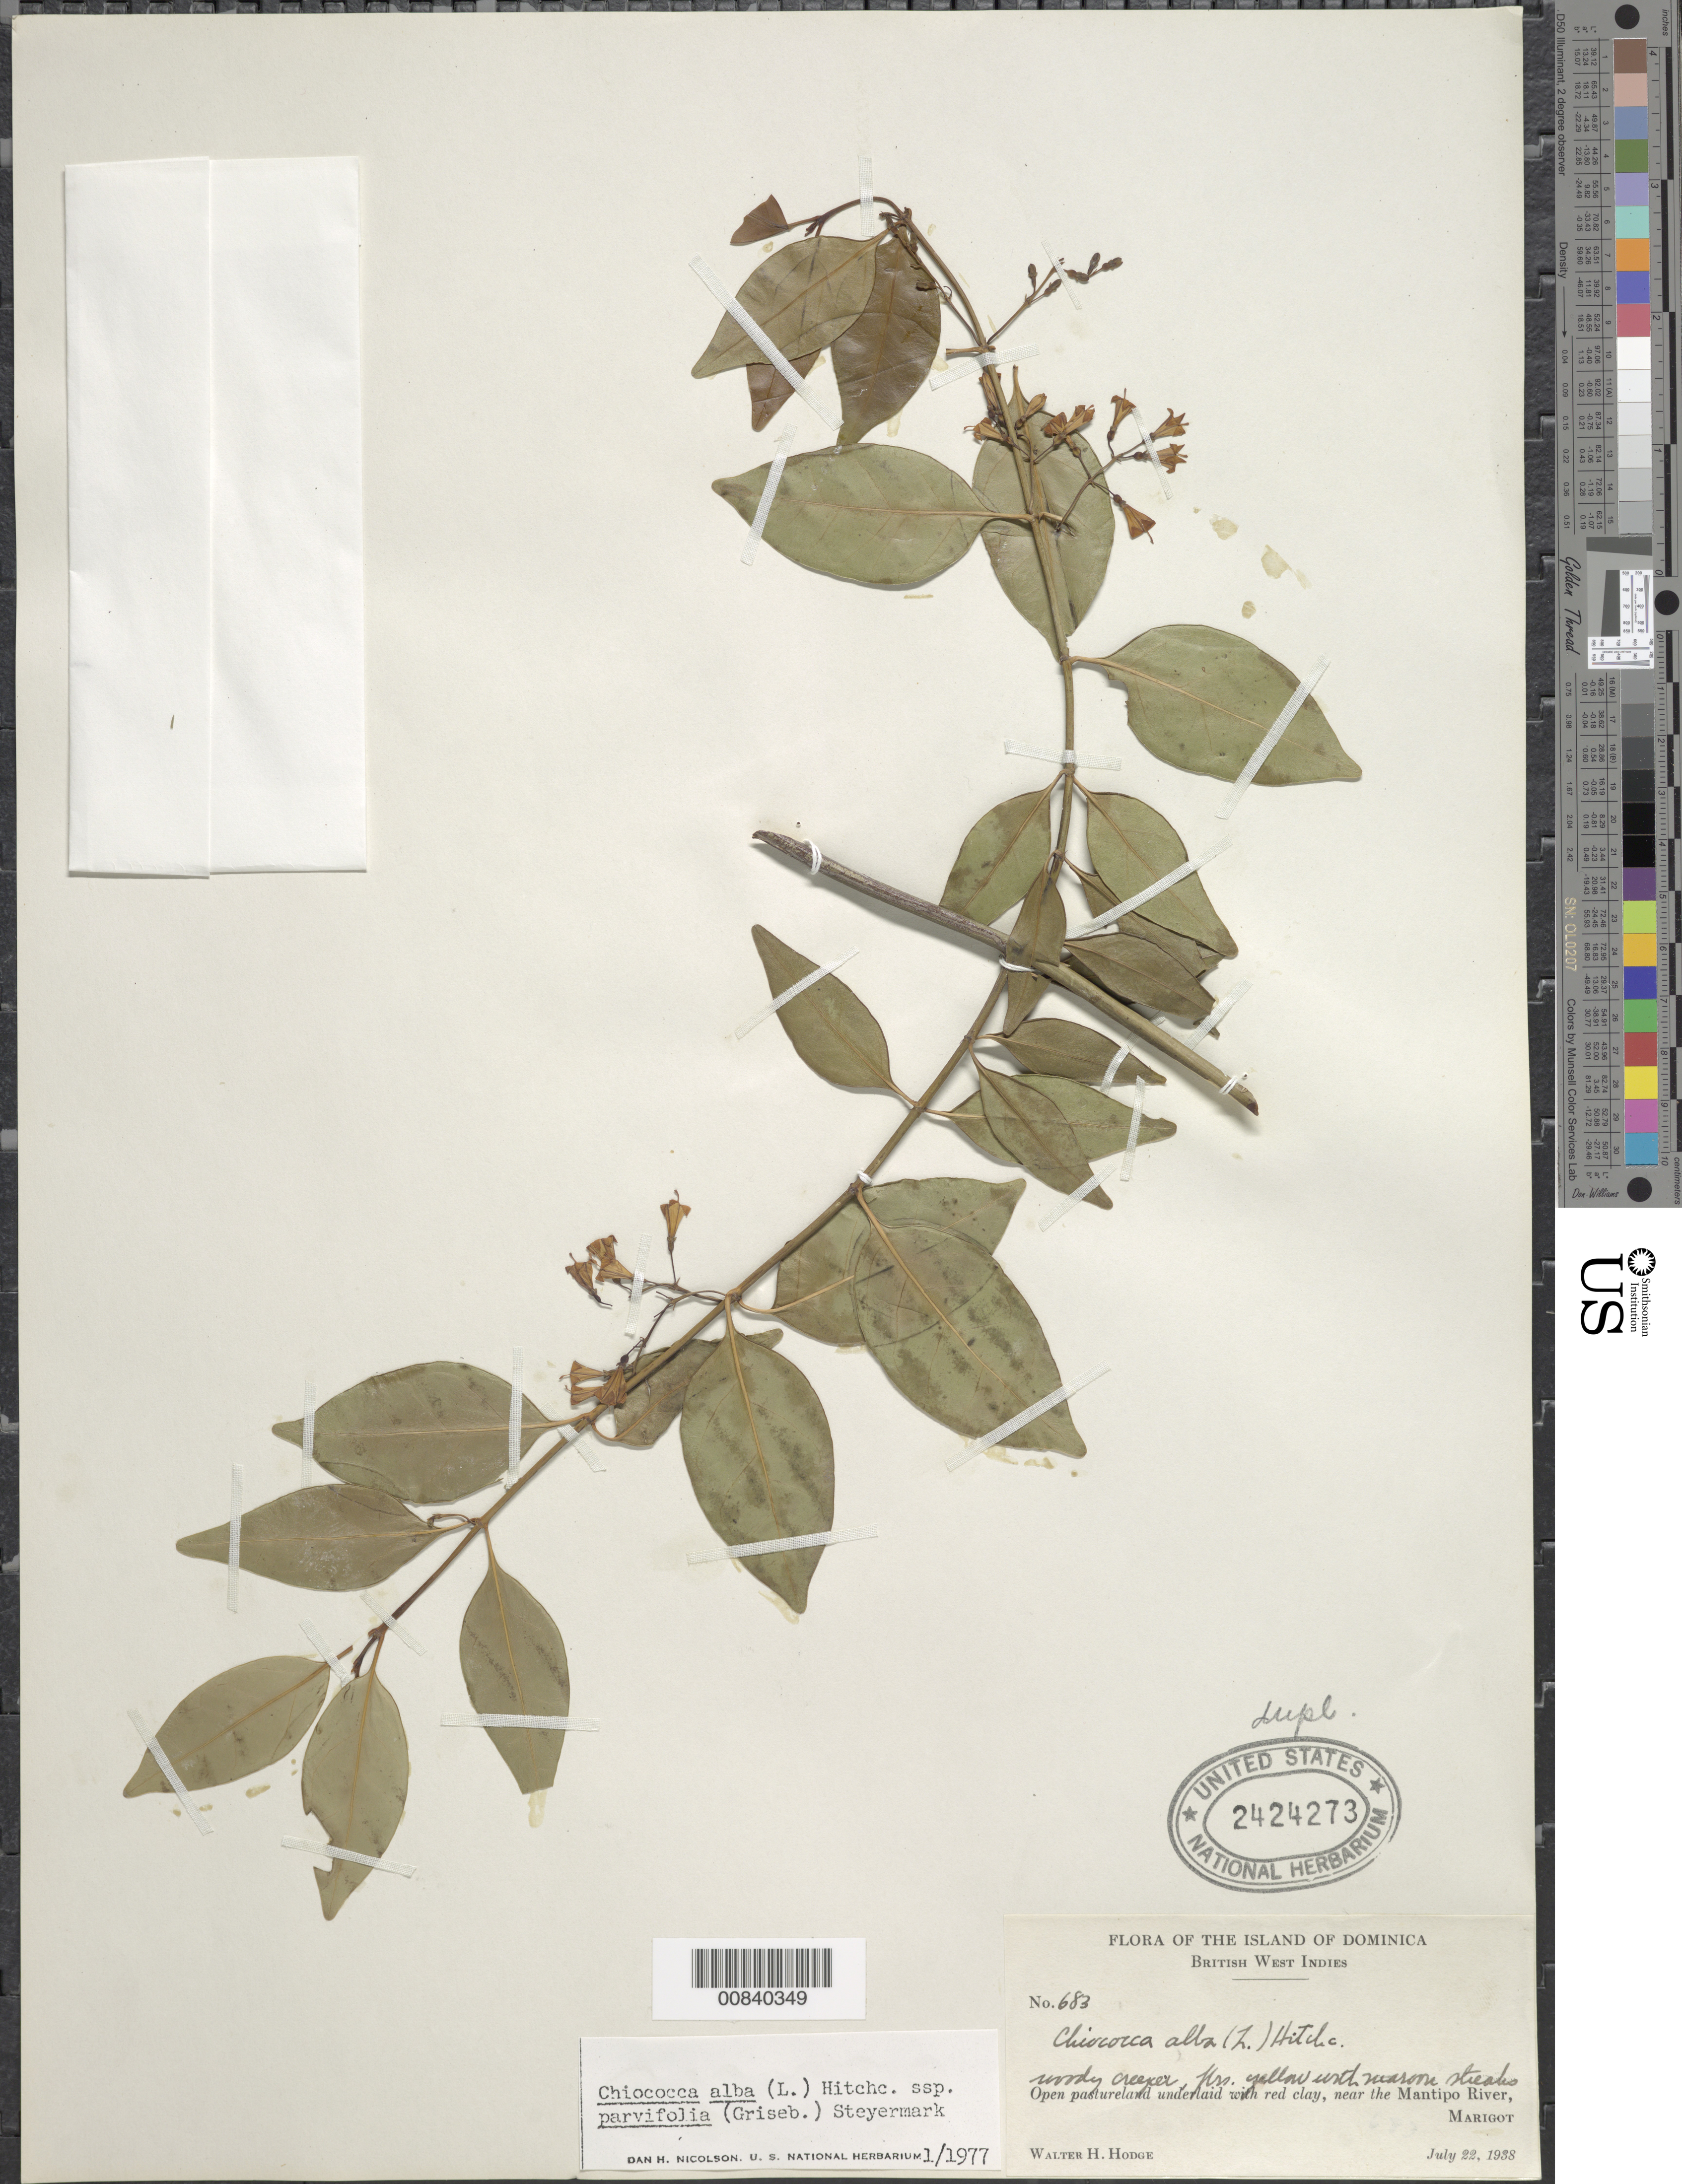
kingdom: Plantae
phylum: Tracheophyta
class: Magnoliopsida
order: Gentianales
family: Rubiaceae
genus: Chiococca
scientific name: Chiococca alba subsp. alba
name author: (L.) Hitchc.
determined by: Nicholson, D. H., (US), NMNH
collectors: W. Hodge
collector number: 683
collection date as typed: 22 Jul 1938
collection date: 1938-07-22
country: Dominica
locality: Pastureland near Mantipo River. Marigot.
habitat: Open pastureland near river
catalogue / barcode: US 2424273